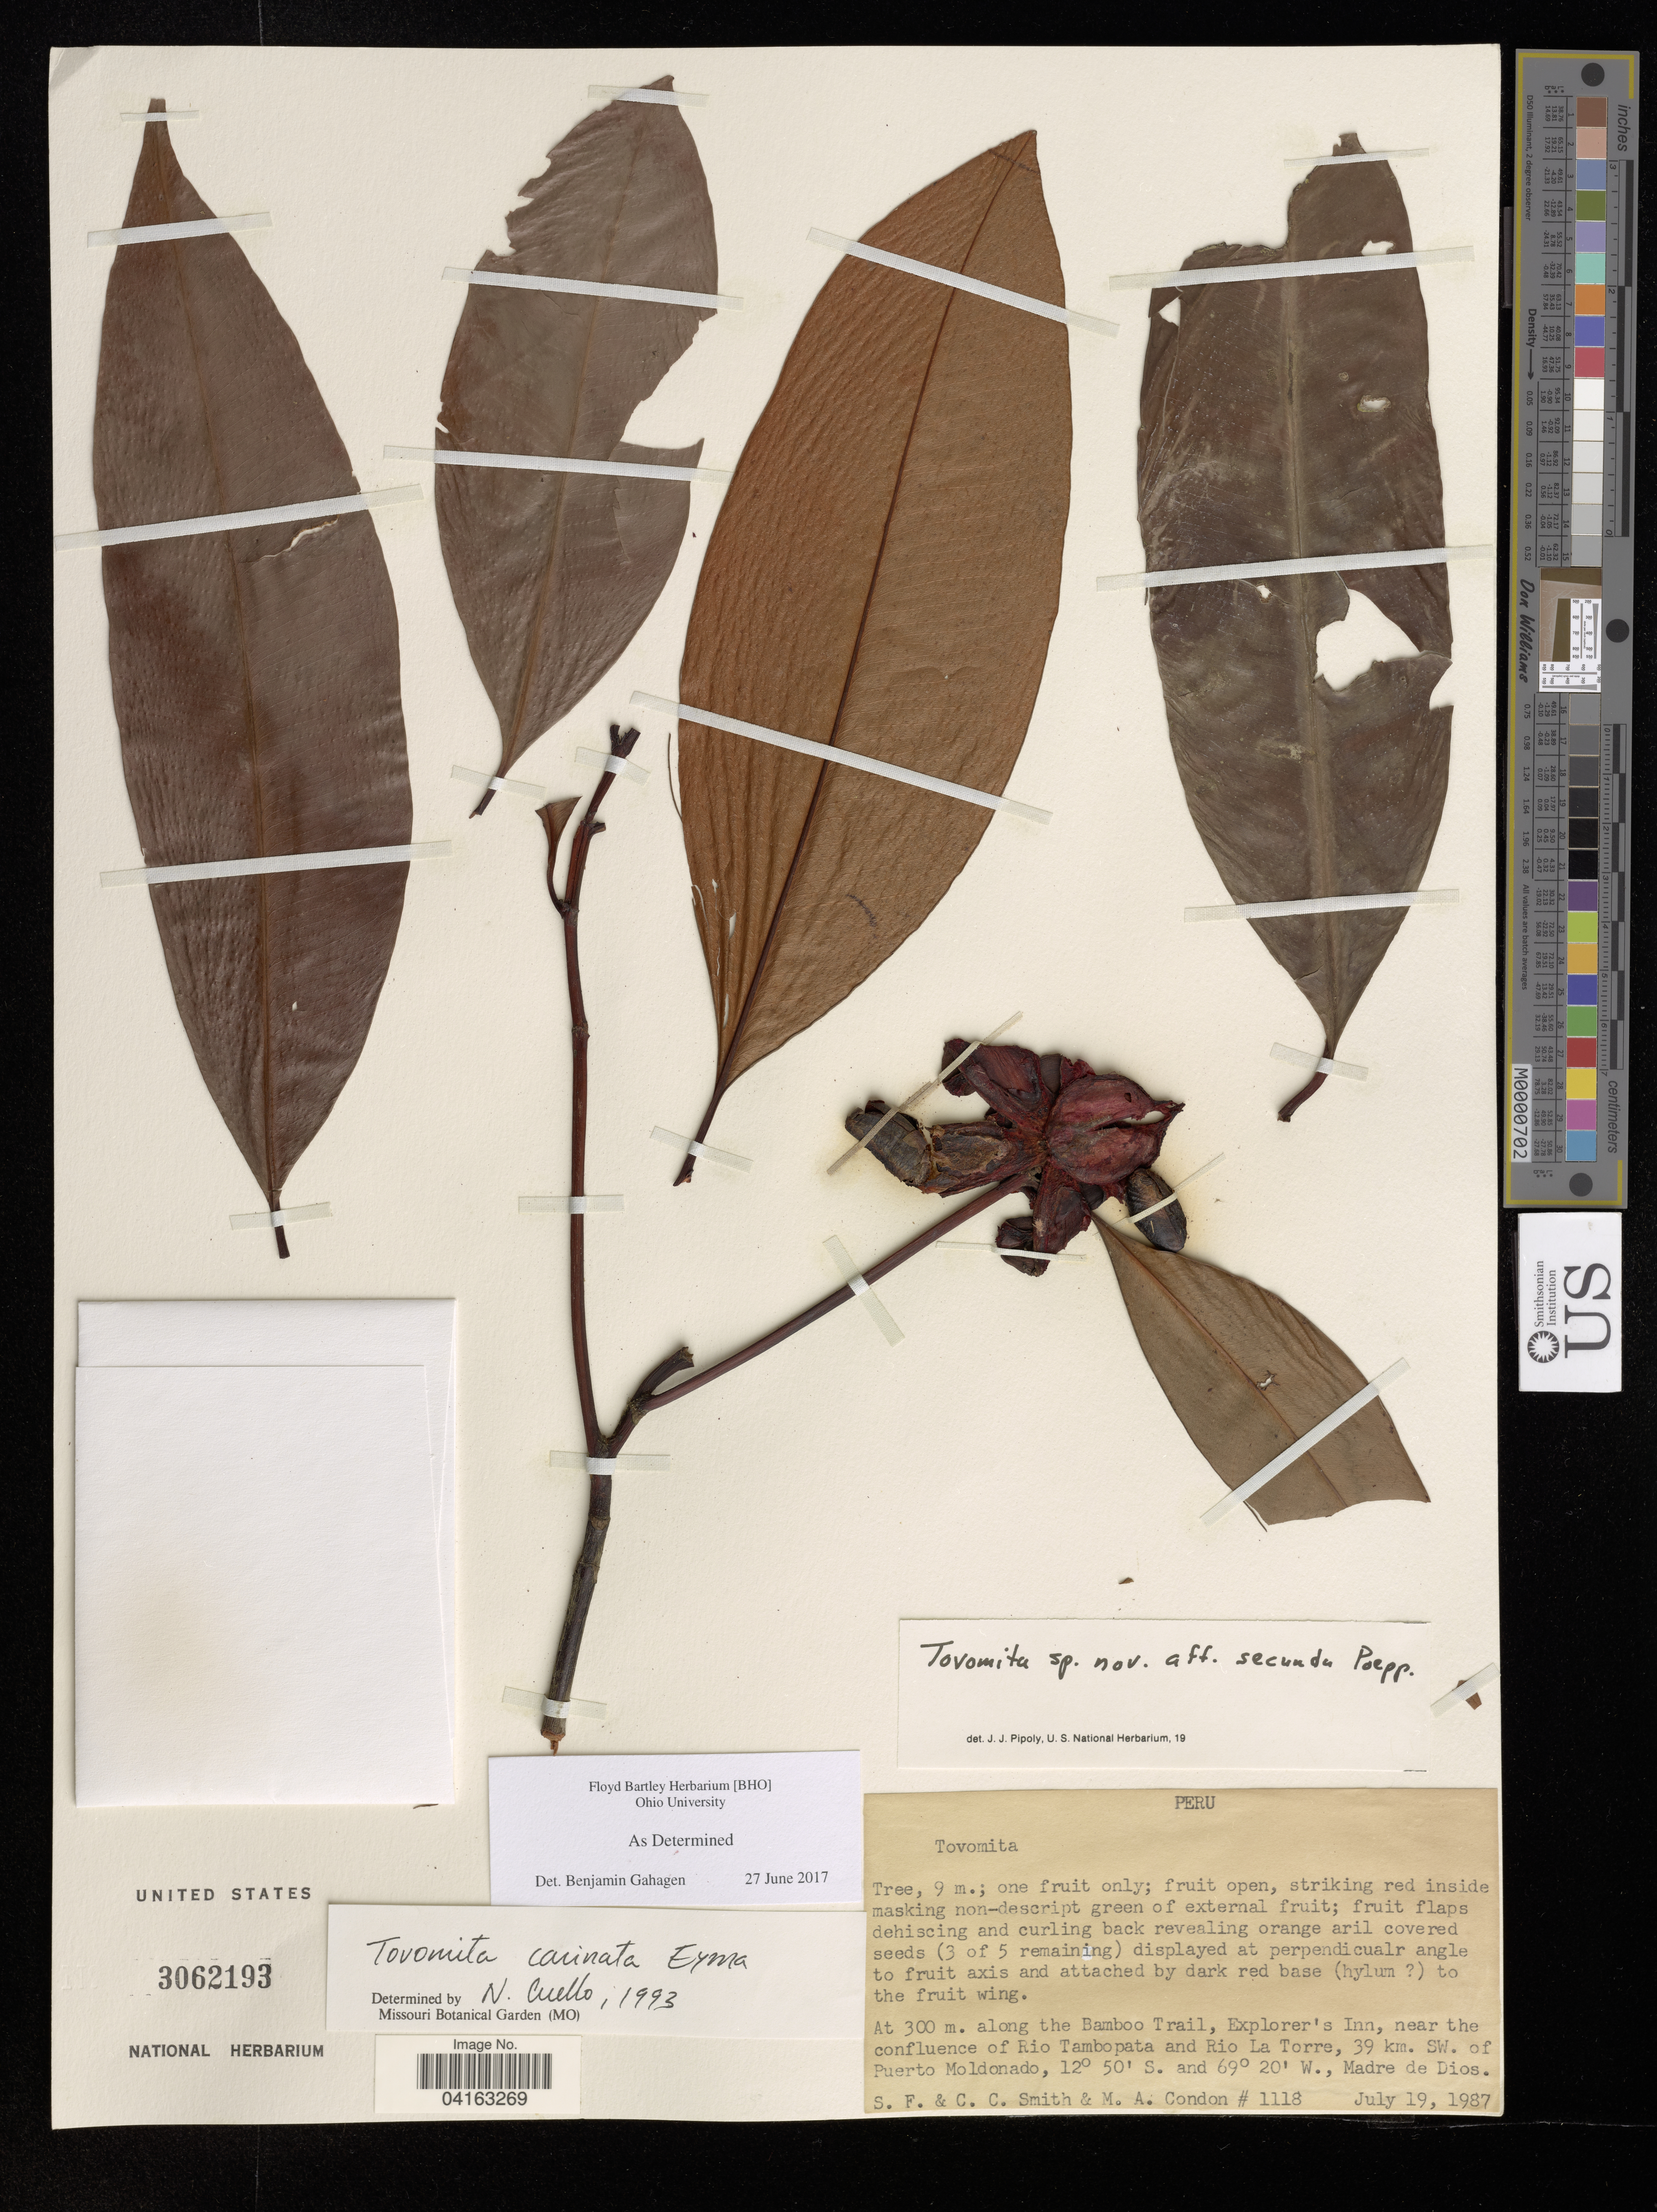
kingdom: Plantae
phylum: Tracheophyta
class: Magnoliopsida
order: Malpighiales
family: Clusiaceae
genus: Tovomita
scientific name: Tovomita sp.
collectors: S.F. Smith, C. C. Smith & M. Condon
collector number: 1118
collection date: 1987-07-19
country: Peru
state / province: Madre de Dios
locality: At 300 m. along the Bamboo Trail, Explorer's Inn, near the confluence of Rio Tambopata and Rio La Torre, 39 km. SW. of Puerto Moldonado.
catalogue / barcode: US 3062193